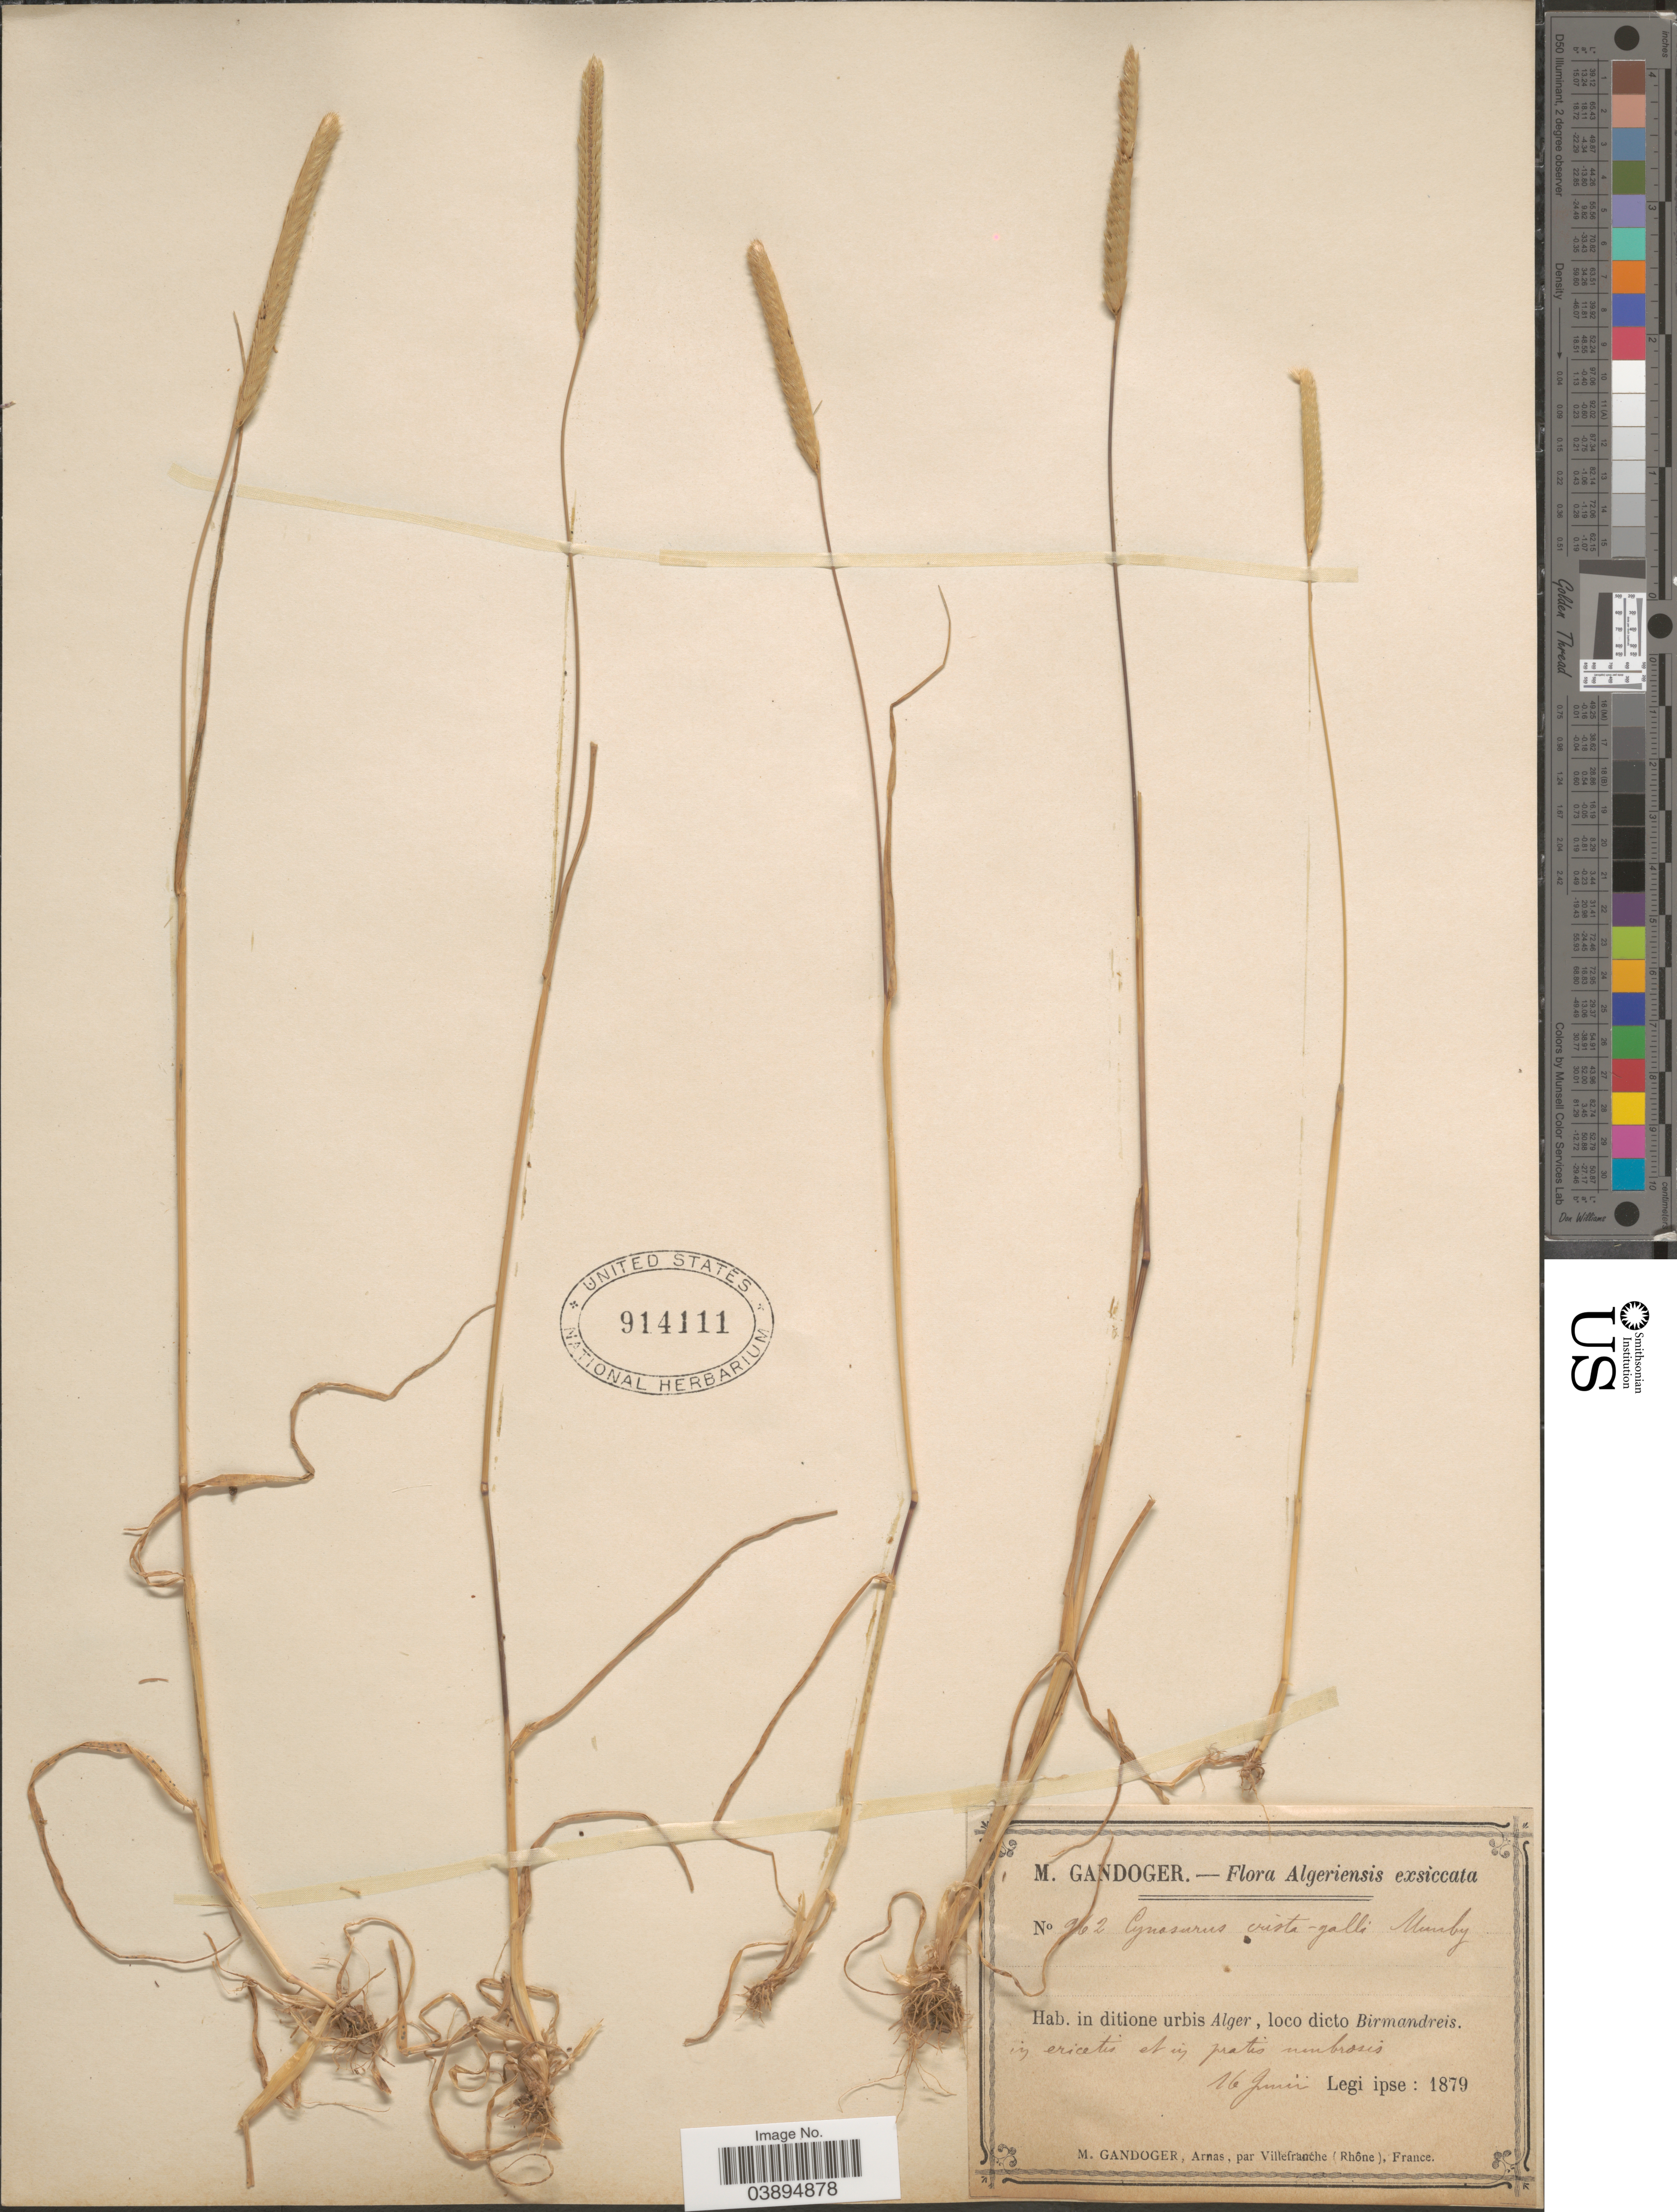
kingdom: Plantae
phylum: Tracheophyta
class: Liliopsida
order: Poales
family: Poaceae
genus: Cynosurus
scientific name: Cynosurus cristatus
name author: L.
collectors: M. Gandoger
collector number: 962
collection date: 1879-06-16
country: Algeria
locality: Algeriensis. In ditione urbis Alger, loco dicto Birmandreis. In ericetis et in pratis umbrosis.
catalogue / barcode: US 914111